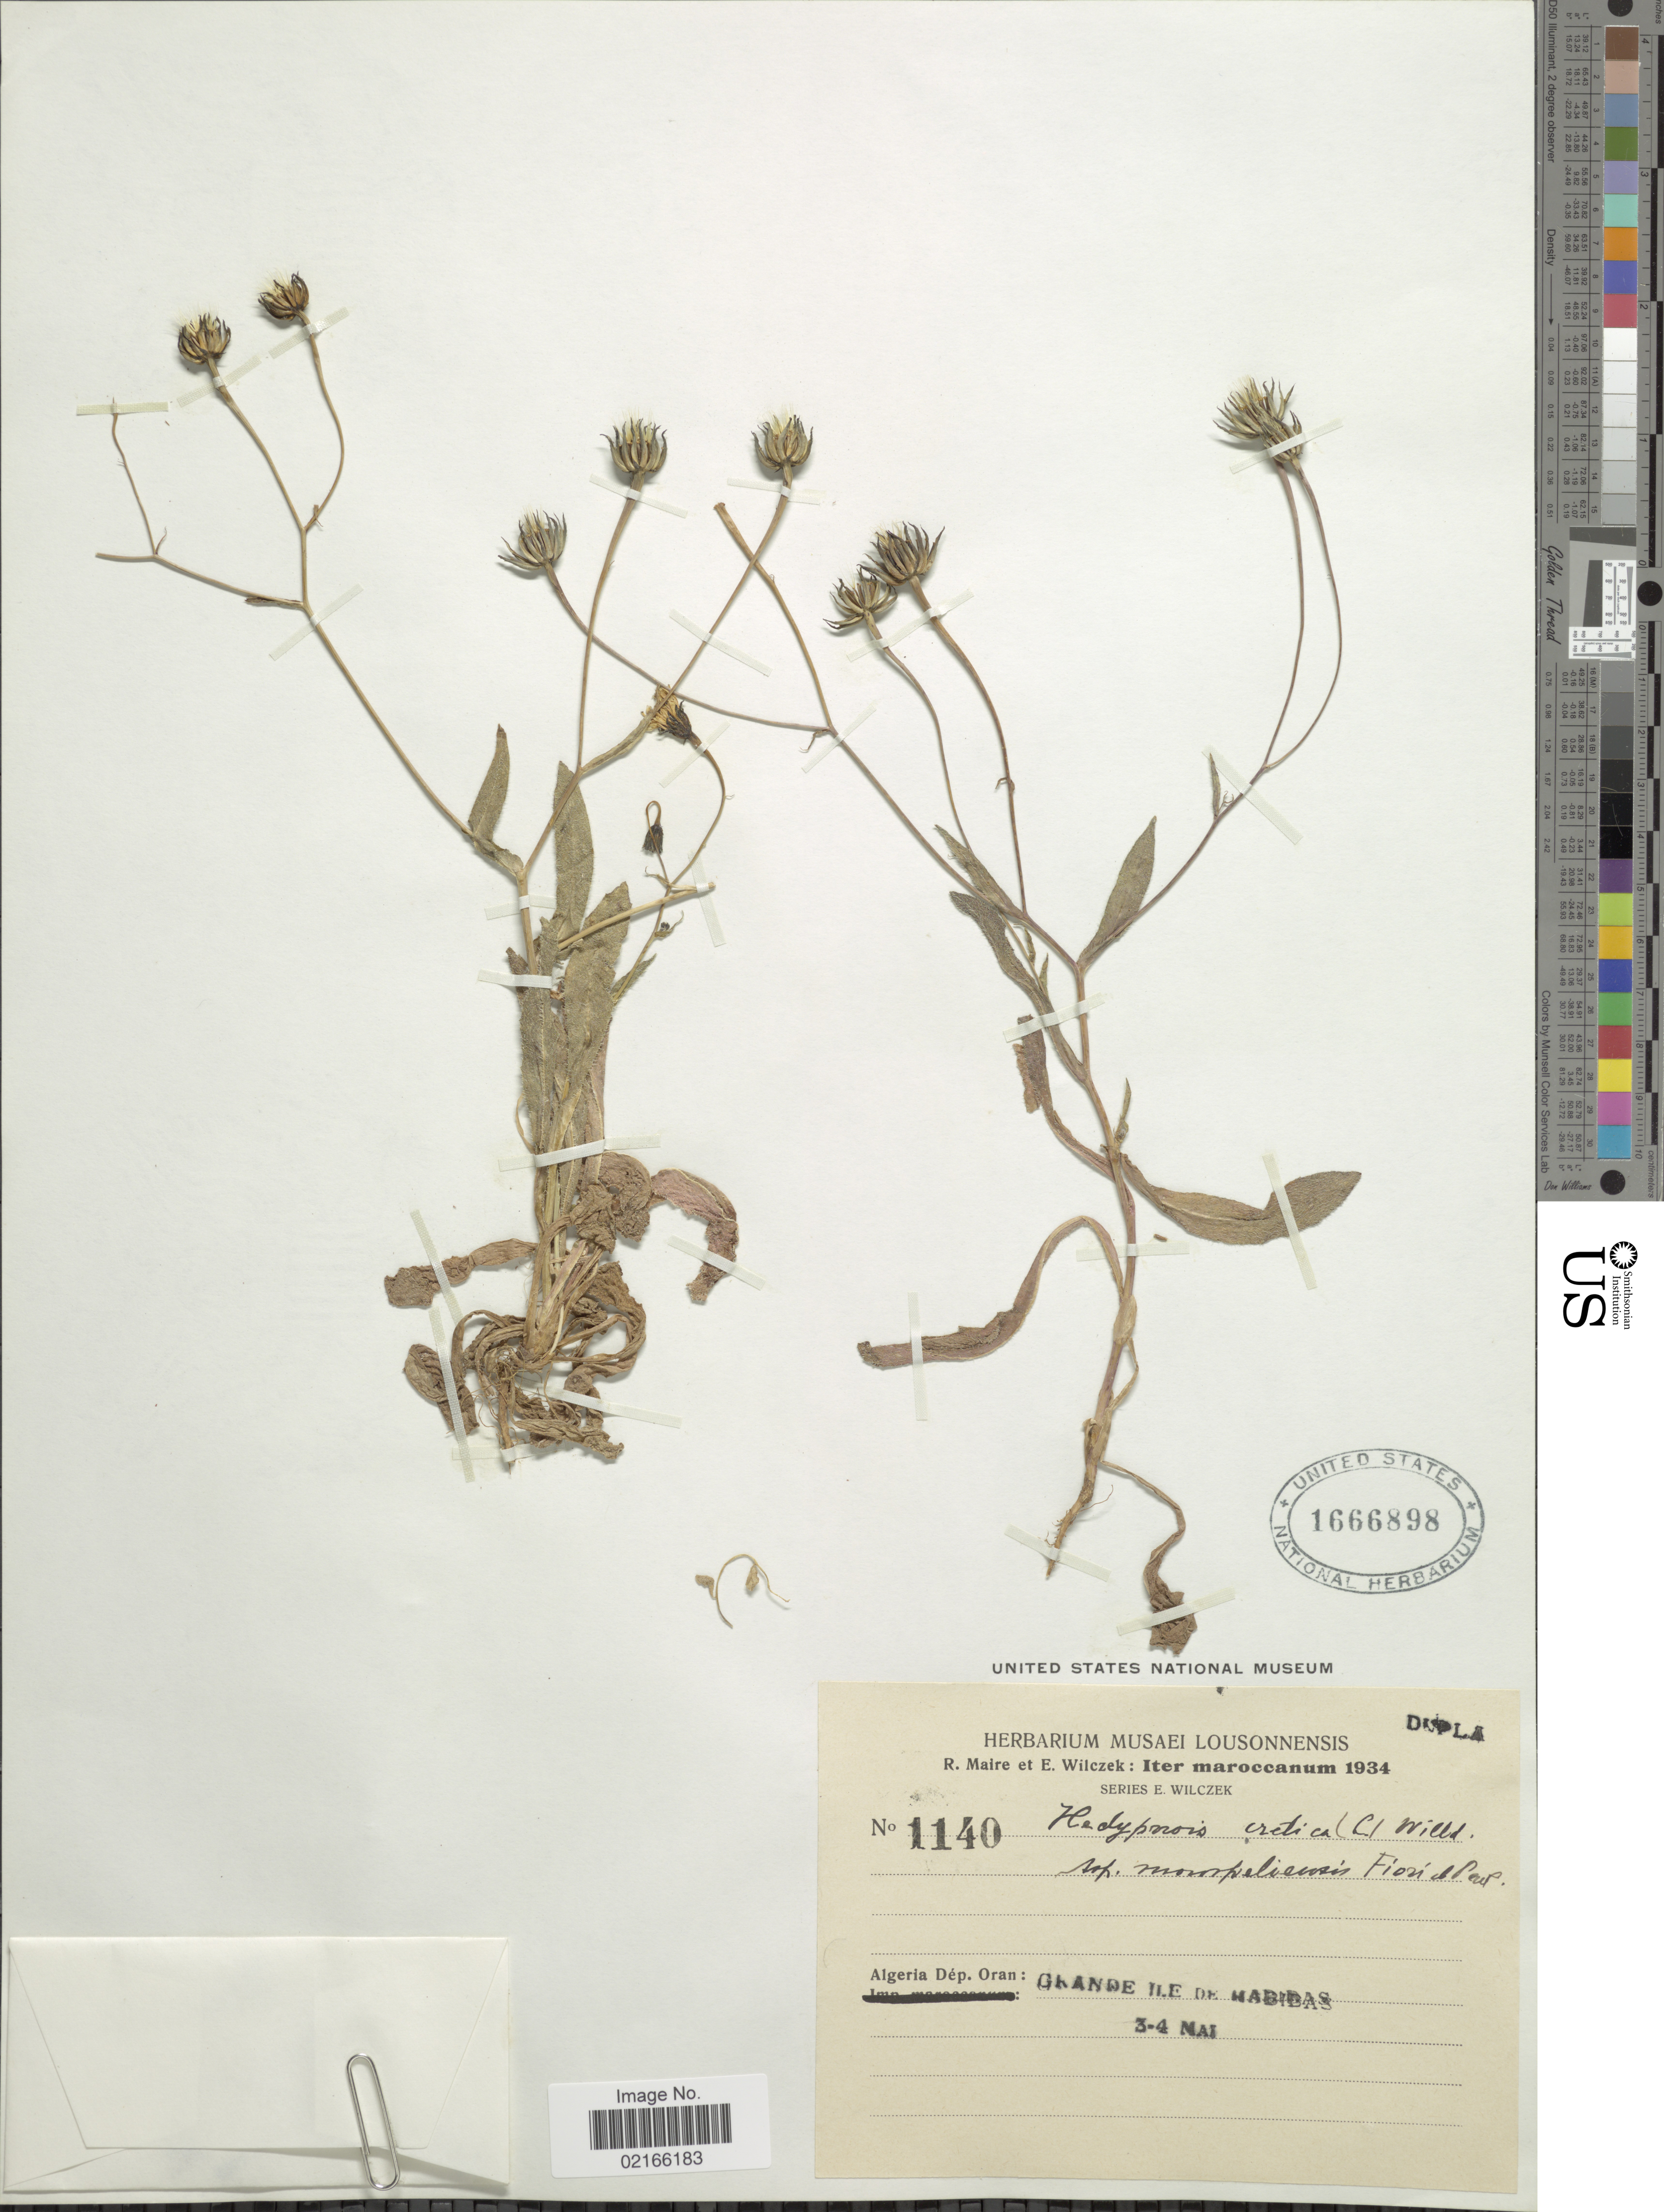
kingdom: Plantae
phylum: Tracheophyta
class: Magnoliopsida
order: Asterales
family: Asteraceae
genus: Hedypnois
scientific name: Hedypnois rhagadioloides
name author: (L.) F.W. Schmidt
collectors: R. C. Maire & E. Wilczek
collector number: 1140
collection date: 1934-05-03/1934-05-04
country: Algeria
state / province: Oran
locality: Grande Ile de Habibas.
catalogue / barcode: US 1666898